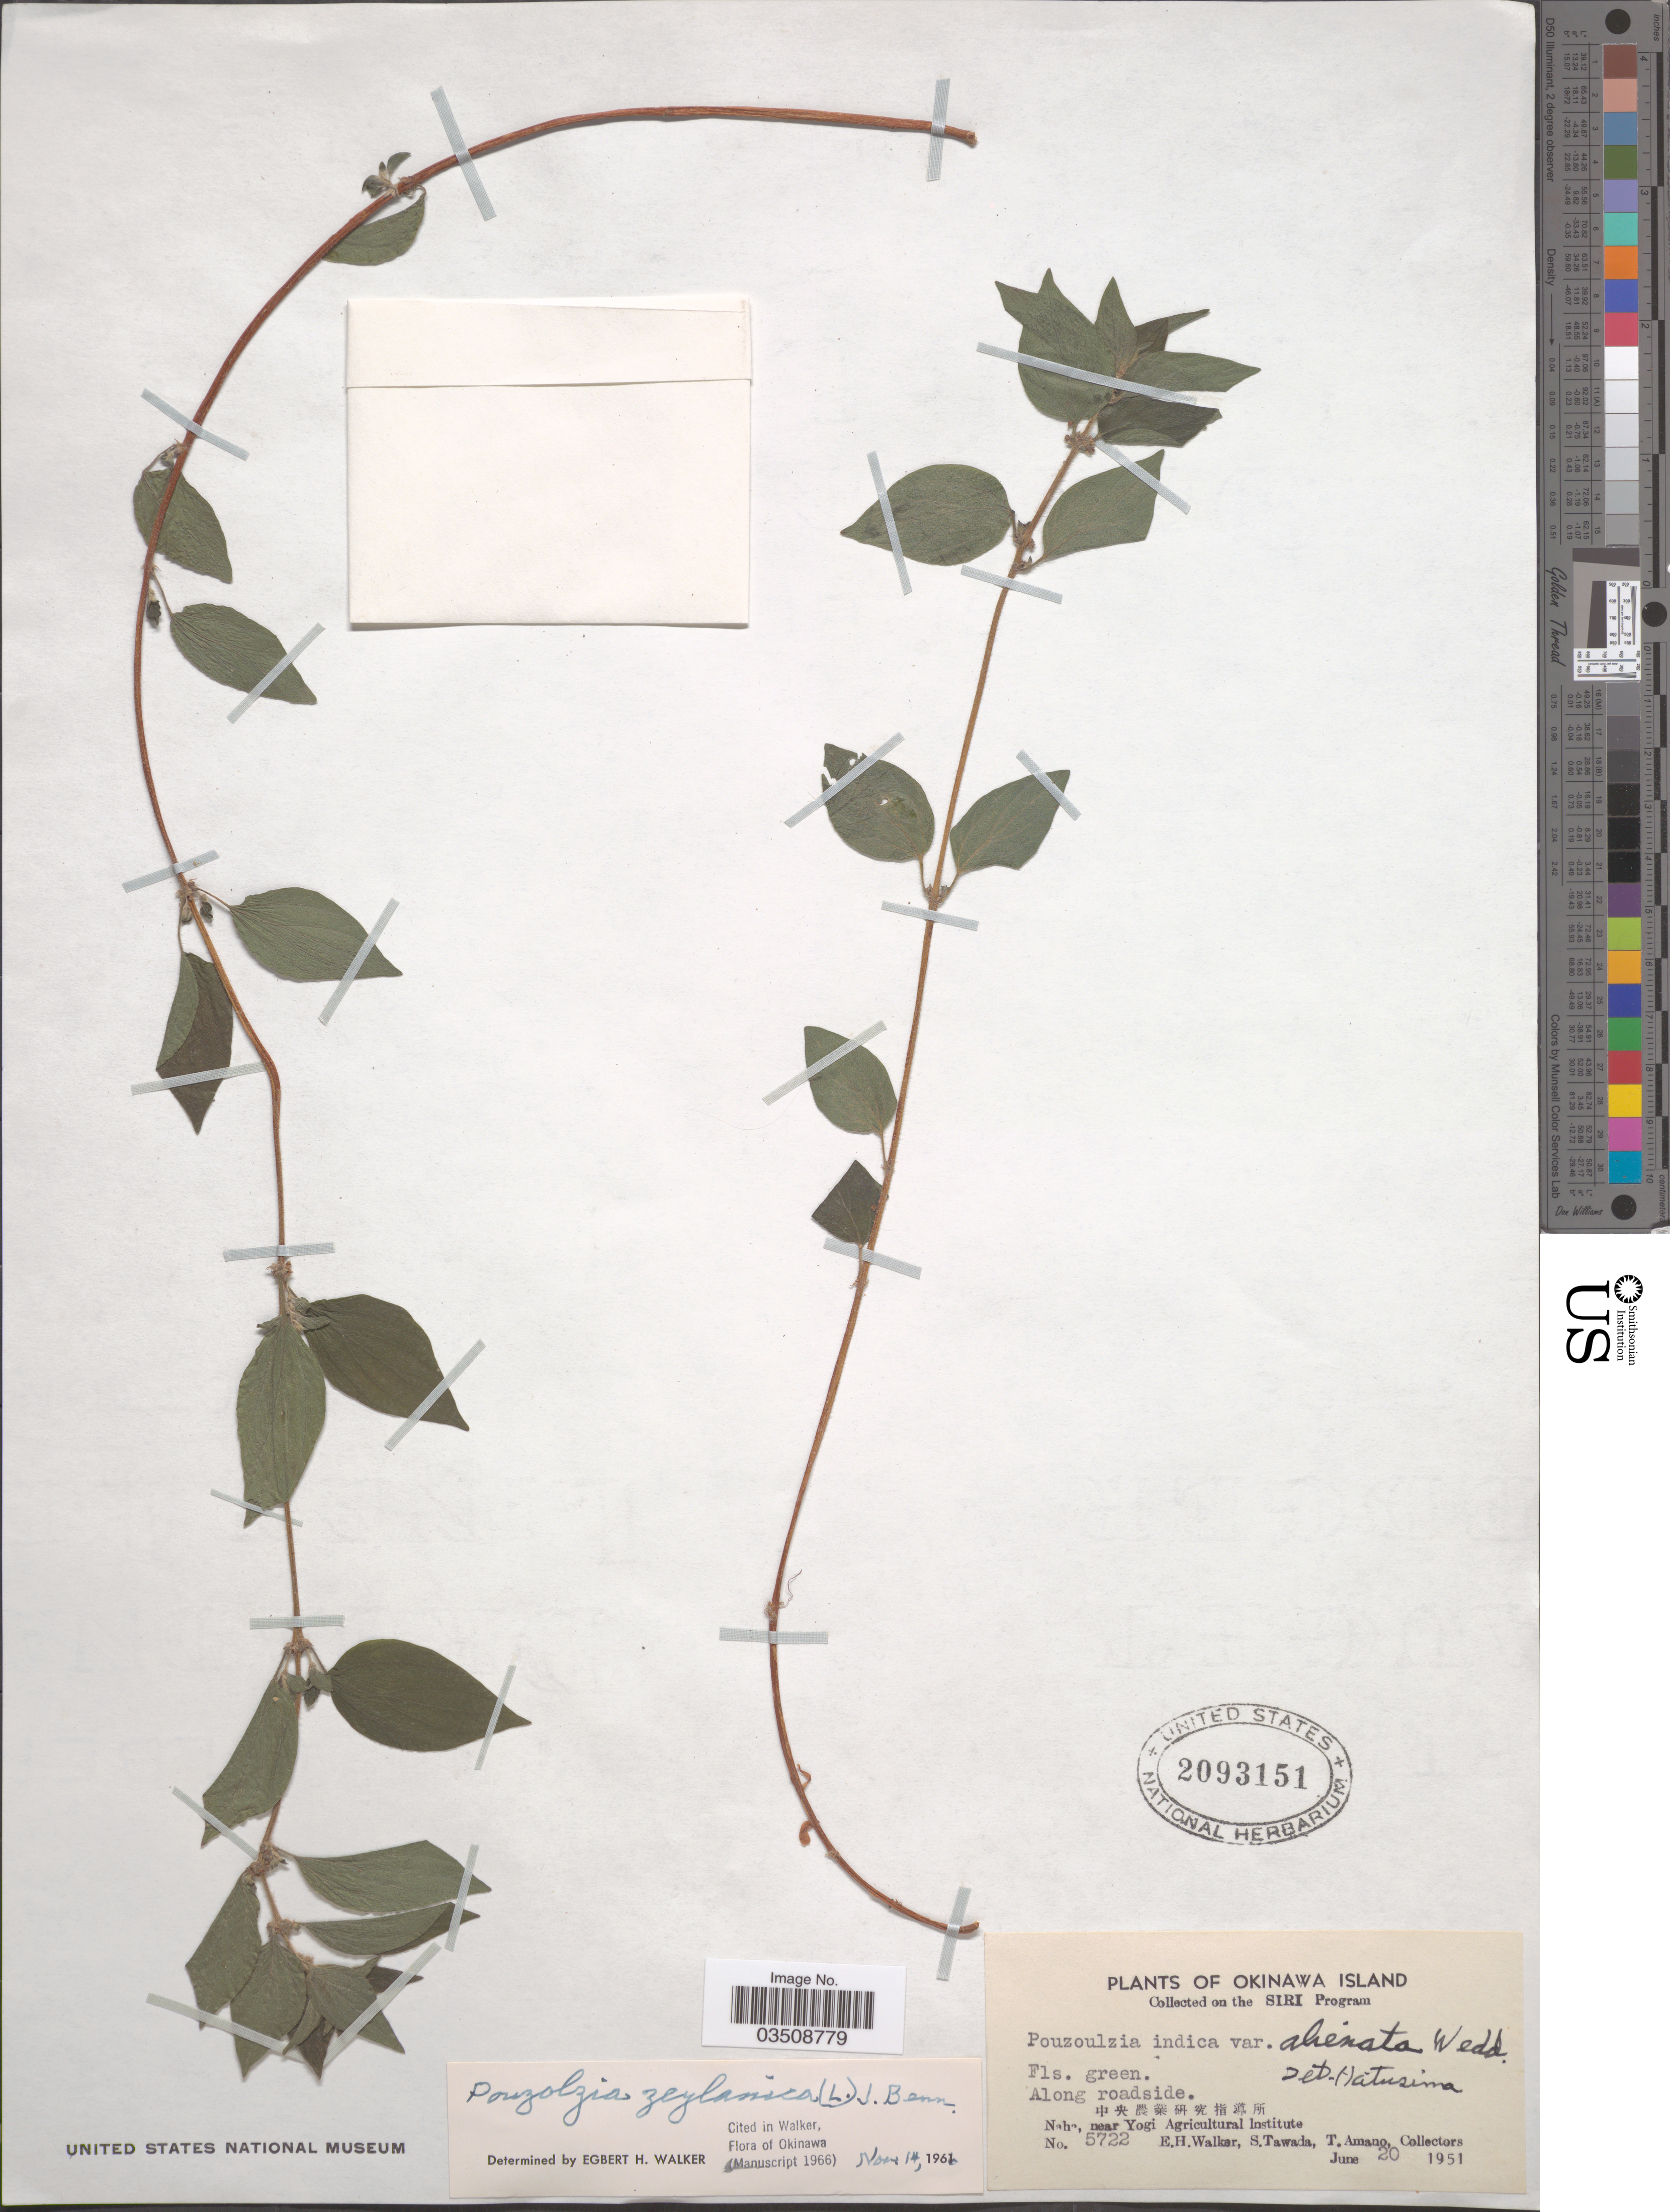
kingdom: Plantae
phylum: Tracheophyta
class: Magnoliopsida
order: Rosales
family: Urticaceae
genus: Pouzolzia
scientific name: Pouzolzia zeylanica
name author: (L.) Benn.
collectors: E. H. Walker, S. Tawada & T. Amano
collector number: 5722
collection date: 1951-06-20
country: Japan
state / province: Okinawa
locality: Okinawa Island. Along roadside. X. Naha, near Yogi Agricultural Institute.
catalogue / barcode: US 2093151